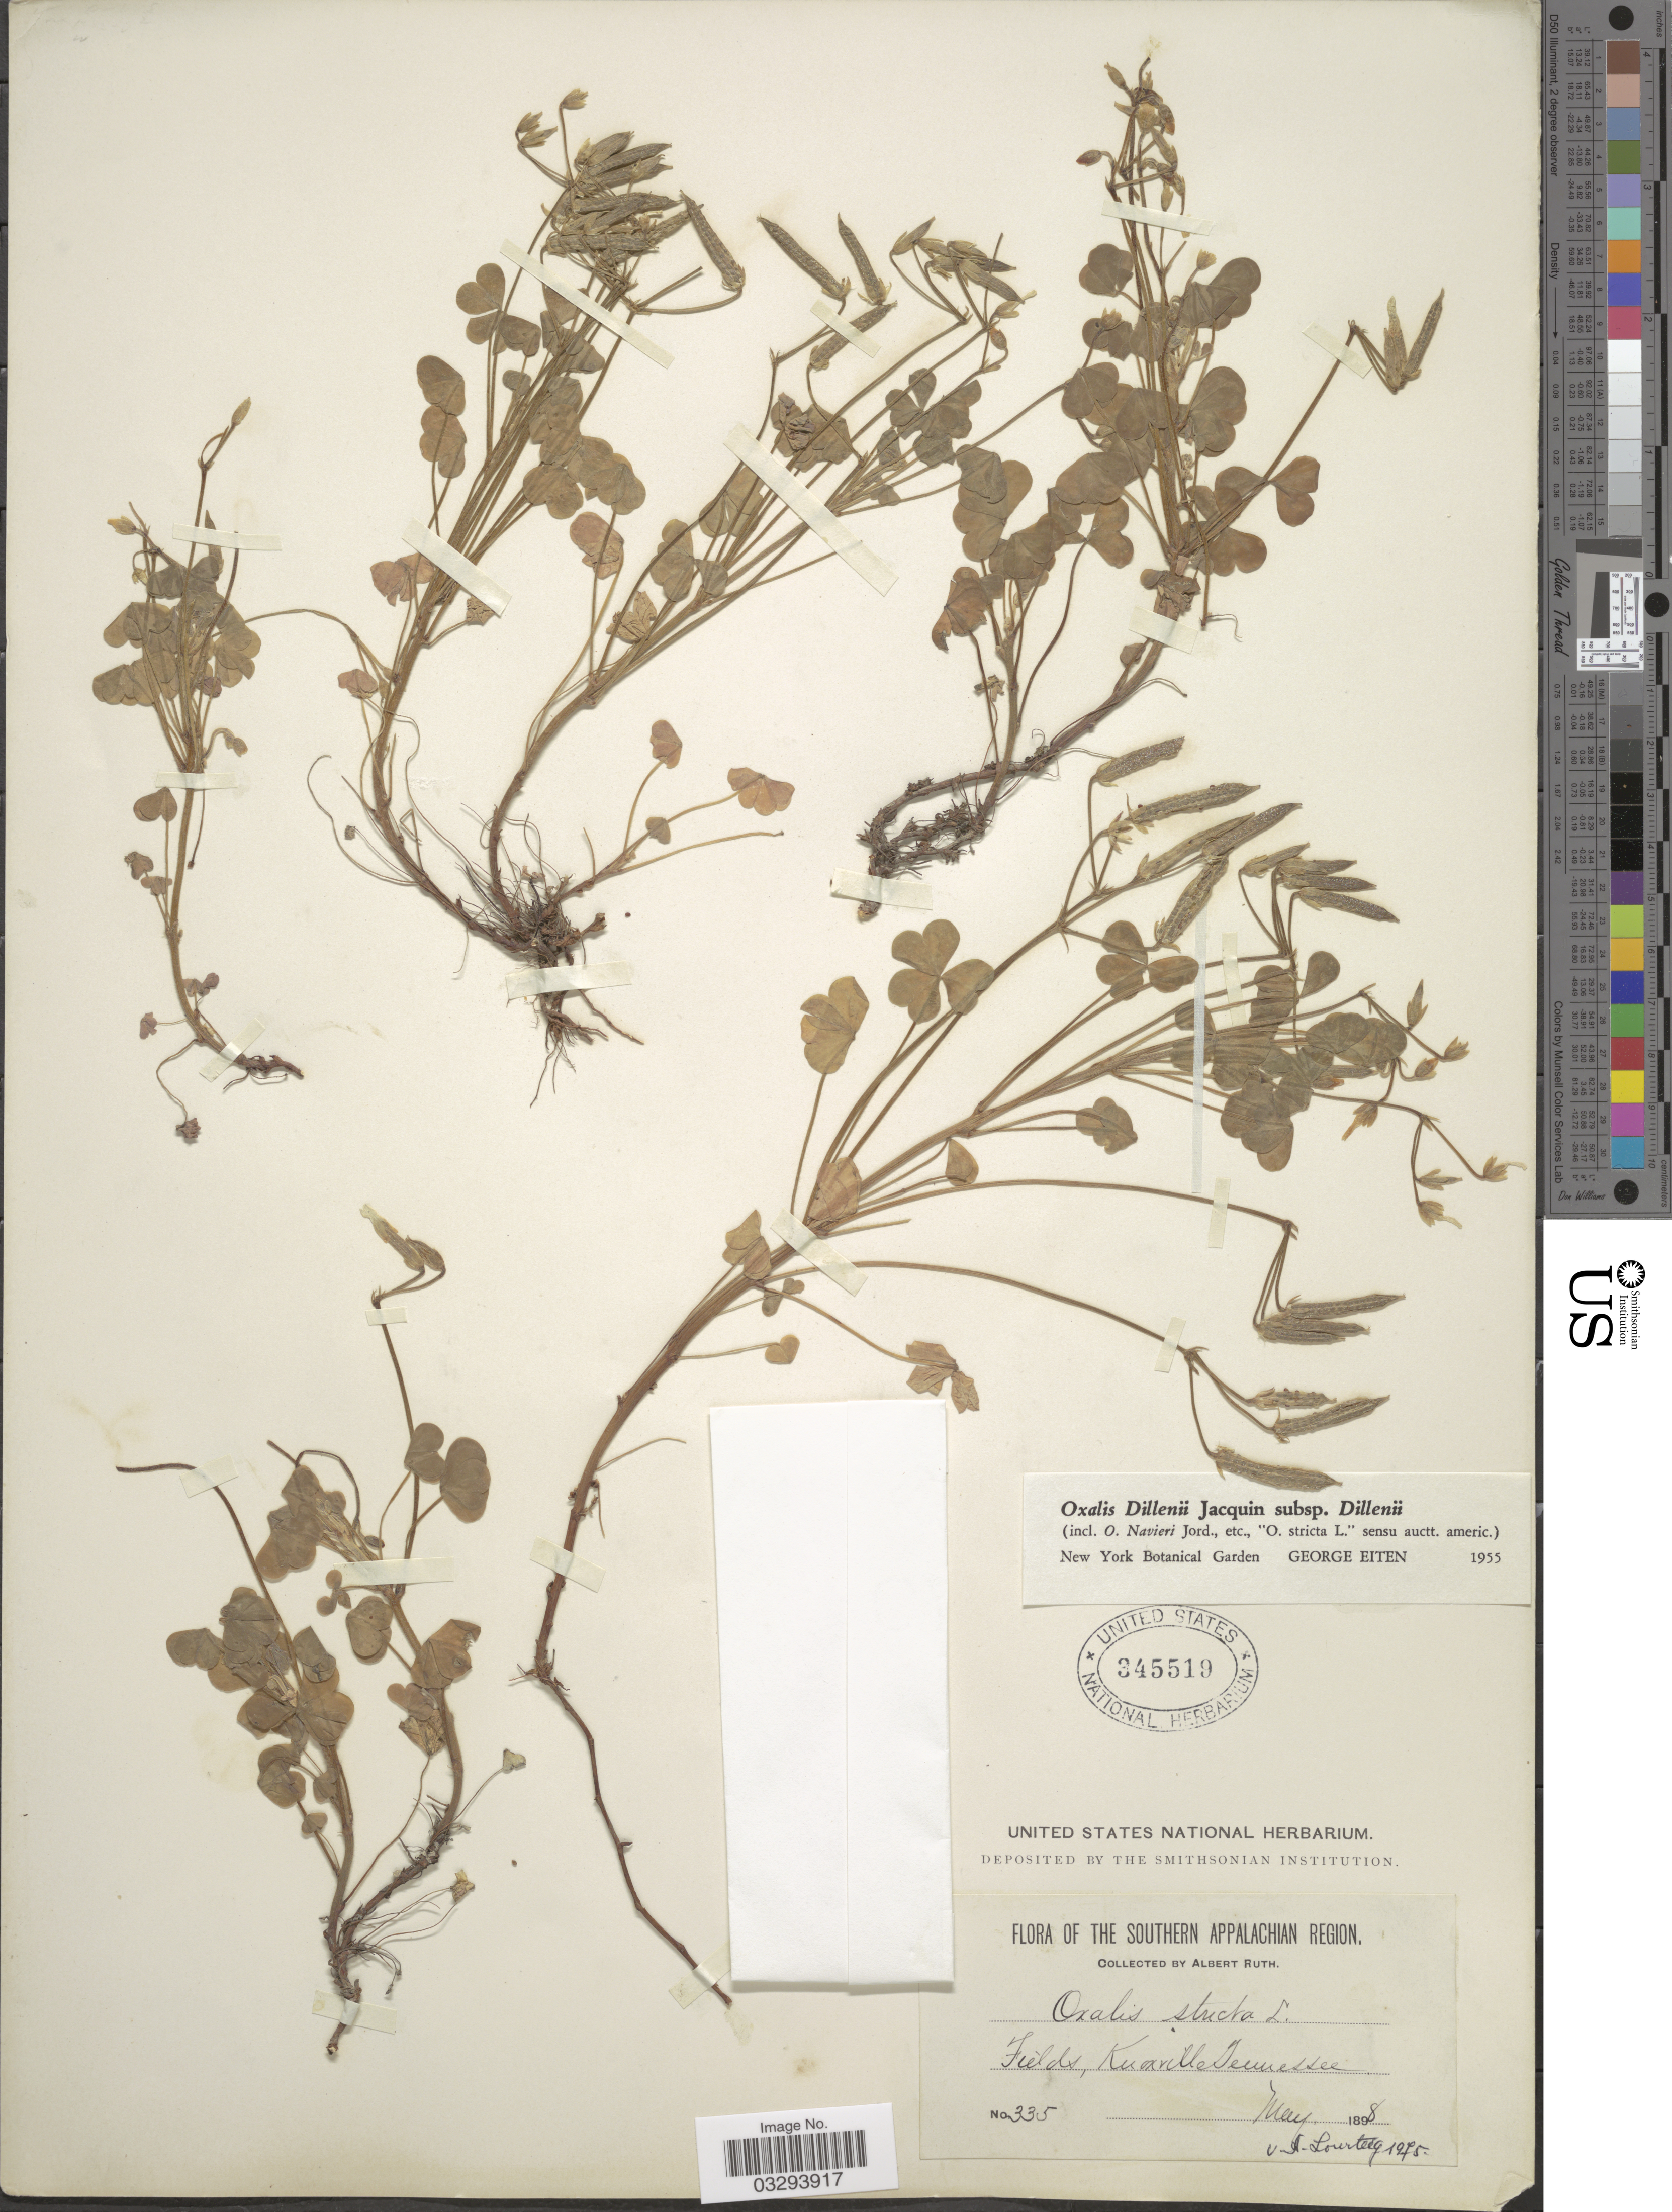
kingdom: Plantae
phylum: Tracheophyta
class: Magnoliopsida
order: Oxalidales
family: Oxalidaceae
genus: Oxalis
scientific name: Oxalis stricta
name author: L.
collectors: A. Ruth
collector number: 335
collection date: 1898-05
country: United States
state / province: Tennessee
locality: The Southern Appalachian Region. Fields, Knoxville.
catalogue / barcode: US 345519